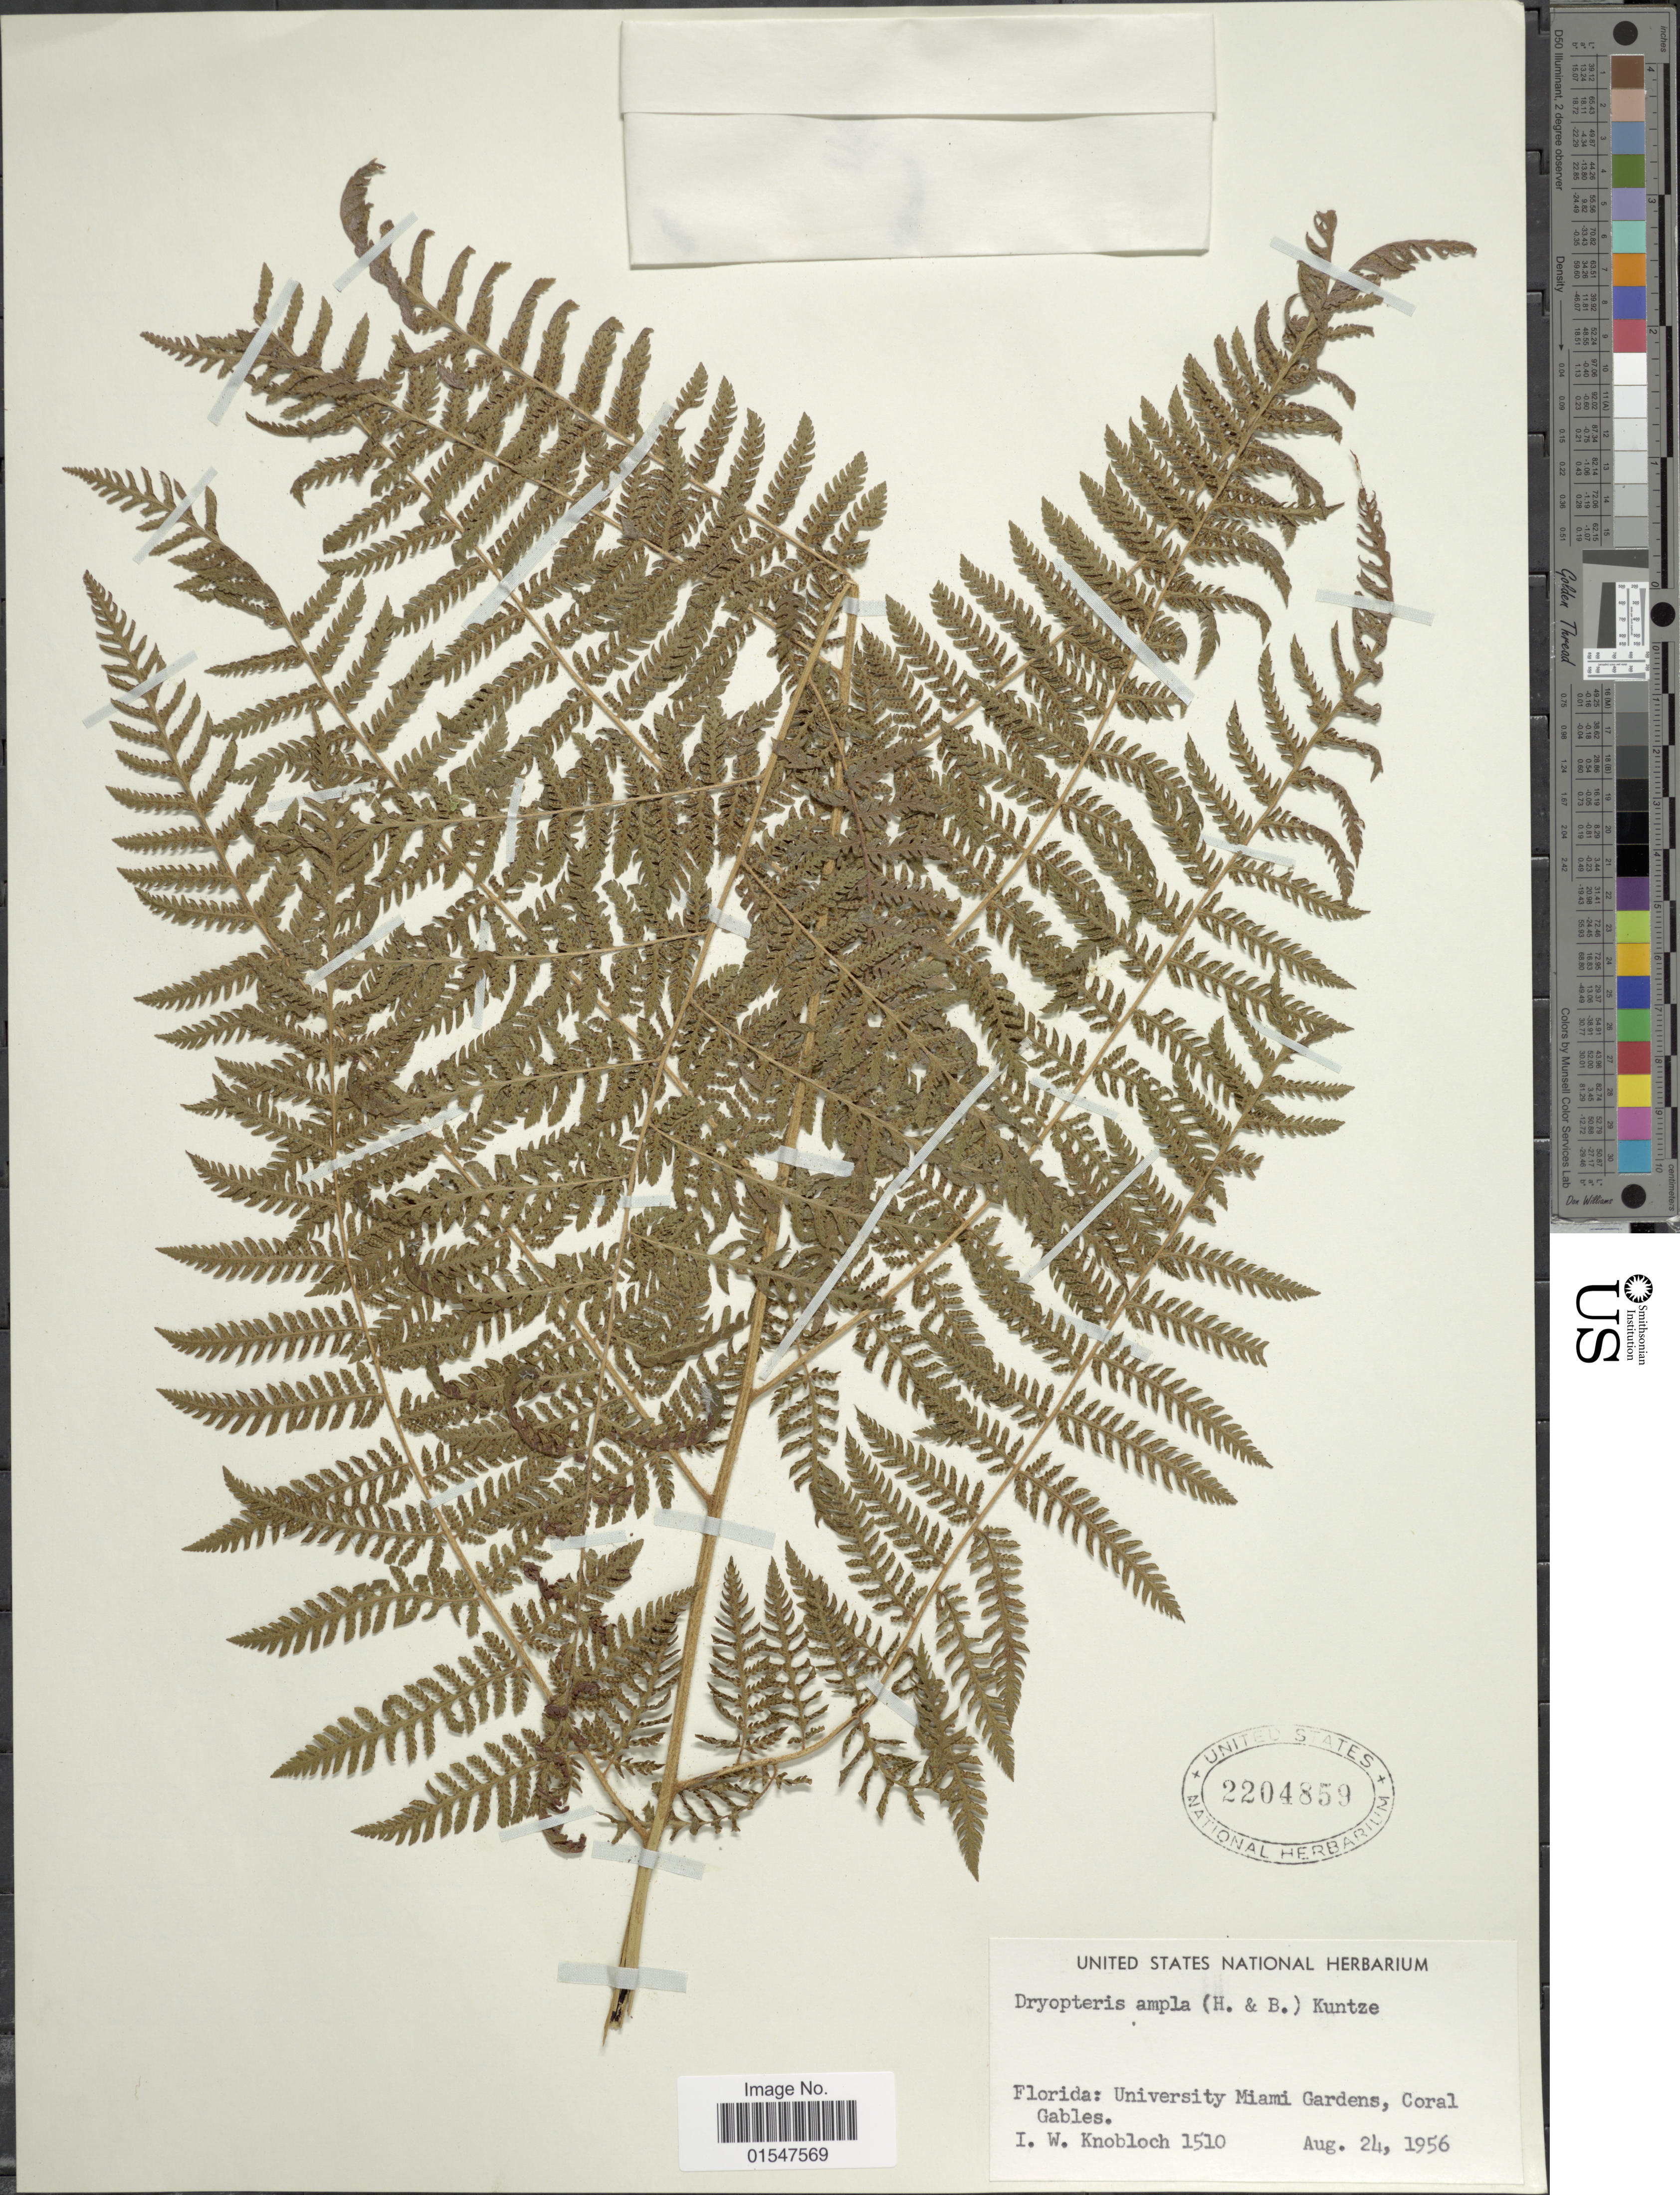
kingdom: Plantae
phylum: Tracheophyta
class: Polypodiopsida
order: Polypodiales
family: Dryopteridaceae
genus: Ctenitis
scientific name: Ctenitis sloanei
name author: (Poepp. ex Spreng.) C.V. Morton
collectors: I. W. Knobloch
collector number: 1510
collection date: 1956-08-24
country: United States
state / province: Florida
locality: University Miami gardens, Coral Gables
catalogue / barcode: US 2204859